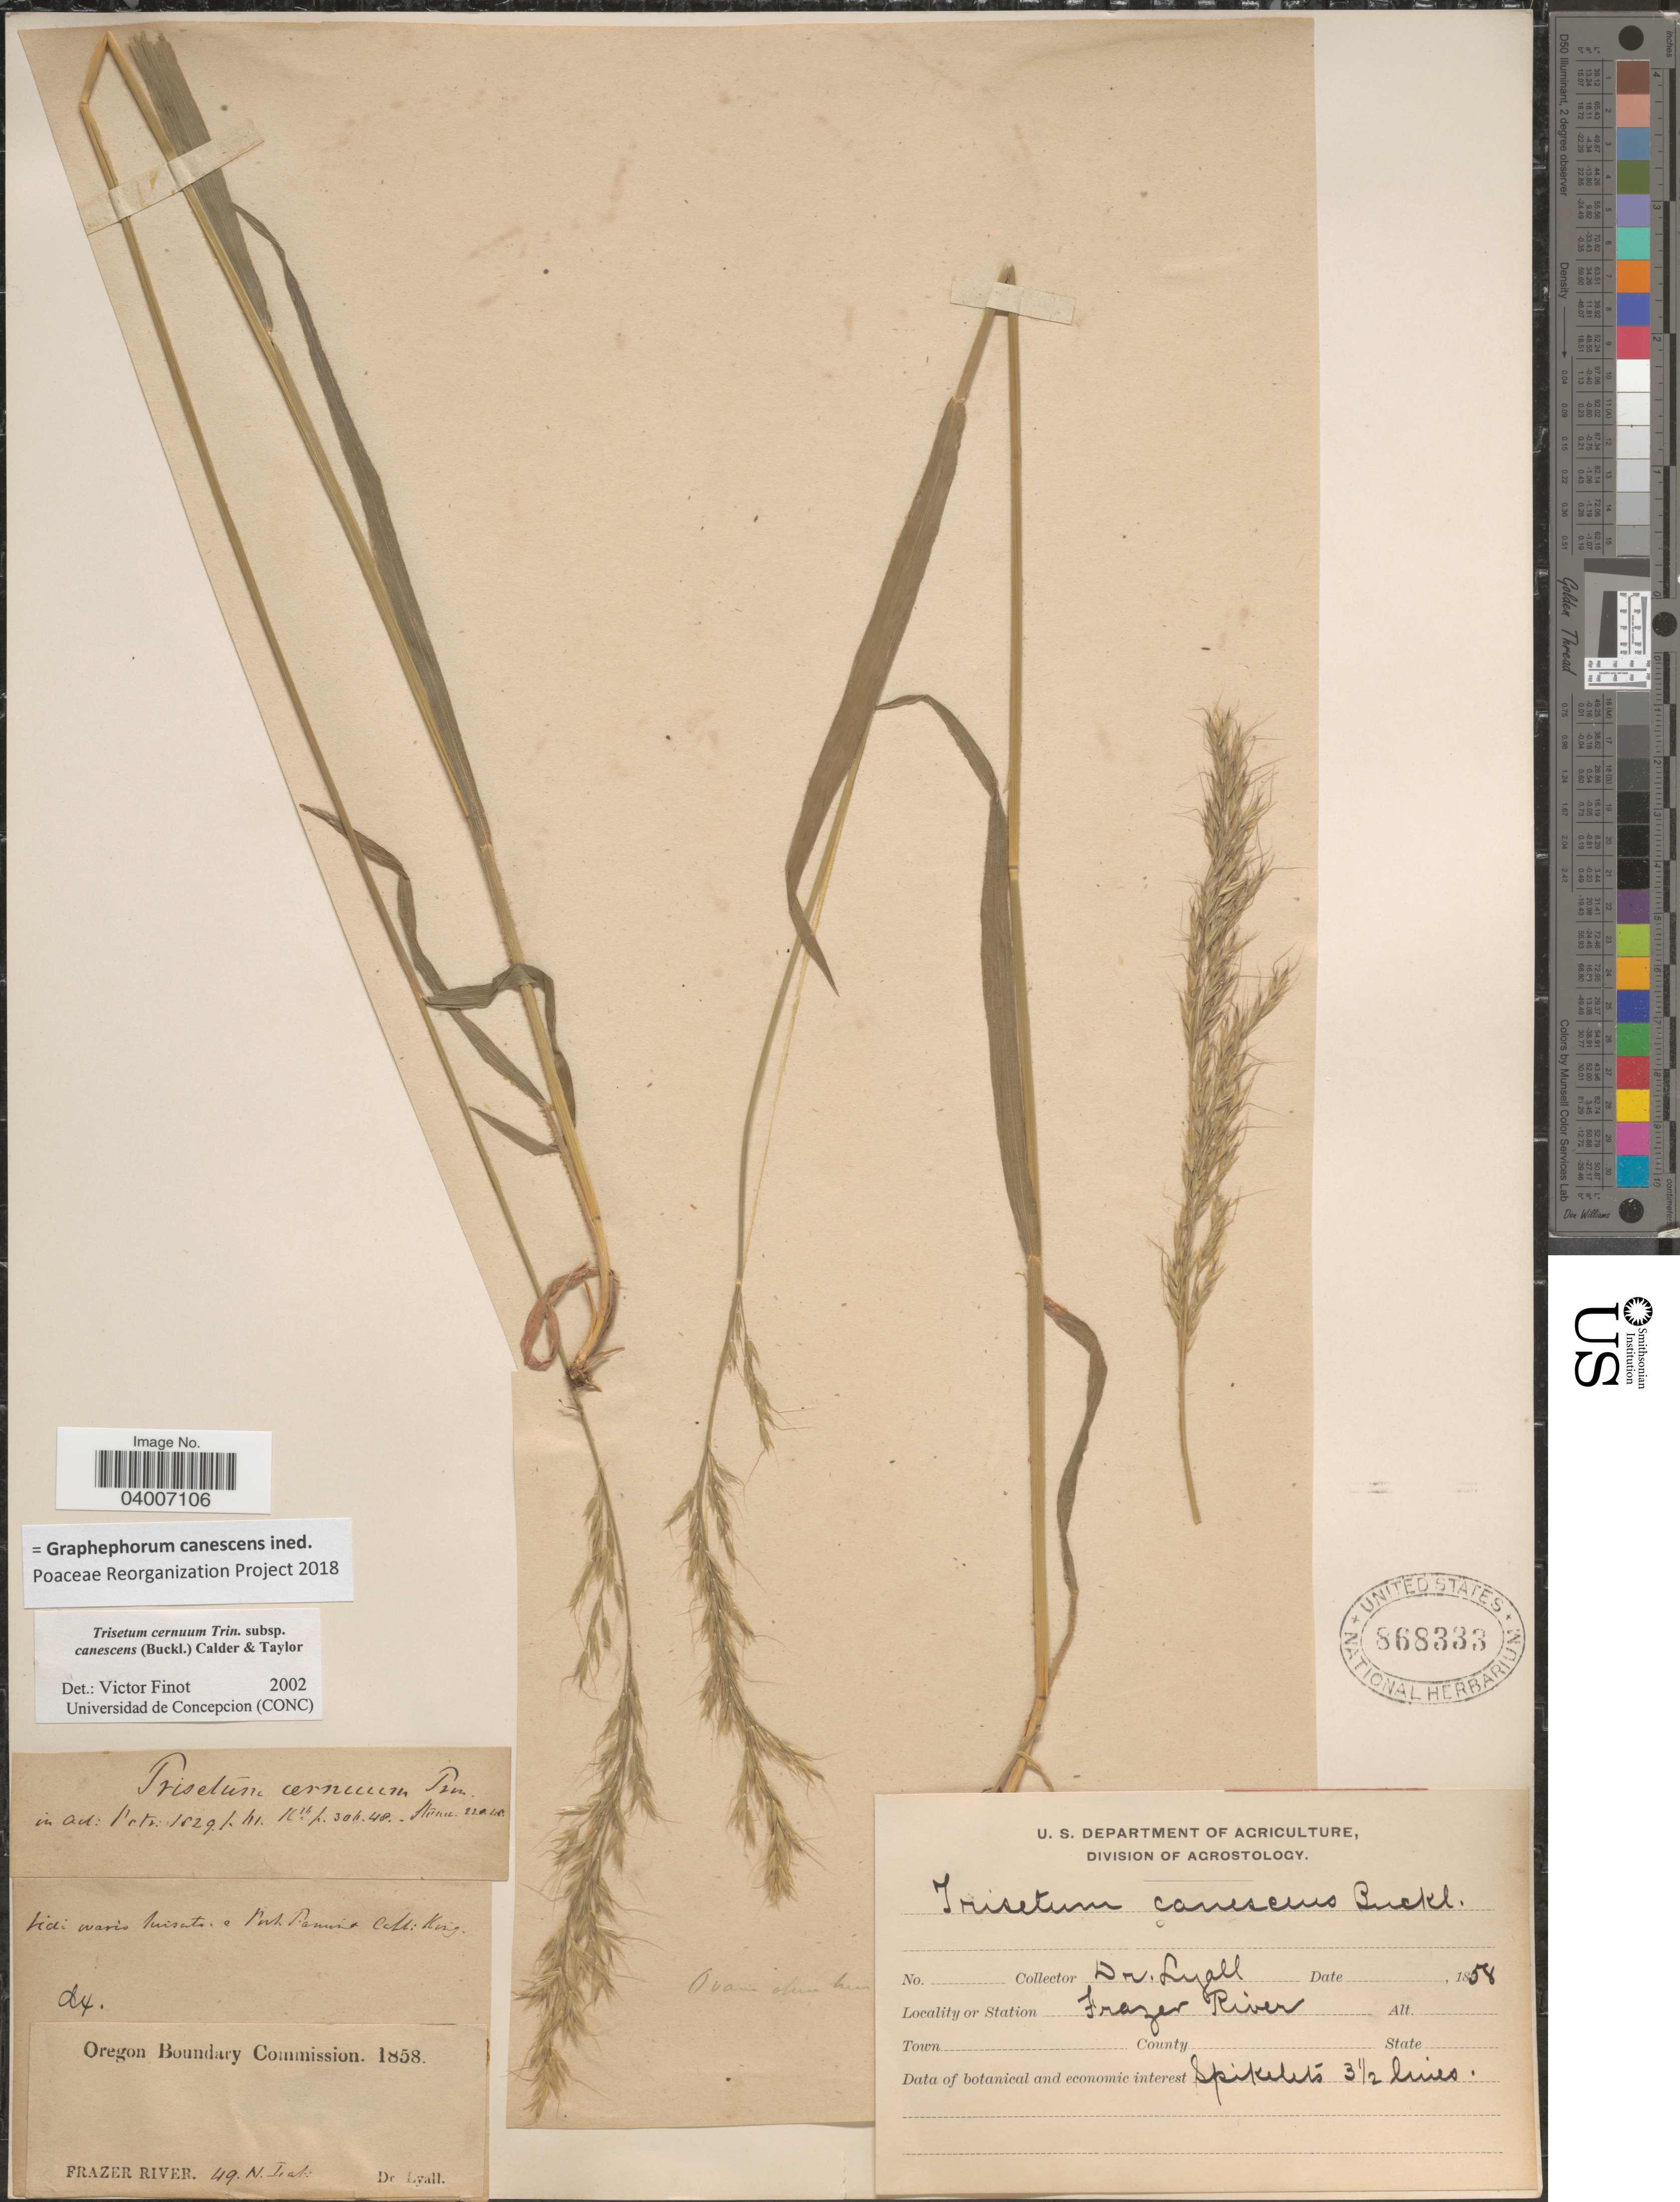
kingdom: Plantae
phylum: Tracheophyta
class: Liliopsida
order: Poales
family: Poaceae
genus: Graphephorum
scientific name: Graphephorum canescens ined.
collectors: -. Lyall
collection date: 1858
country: United States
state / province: Oregon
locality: Station Frazer River.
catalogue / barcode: US 868333